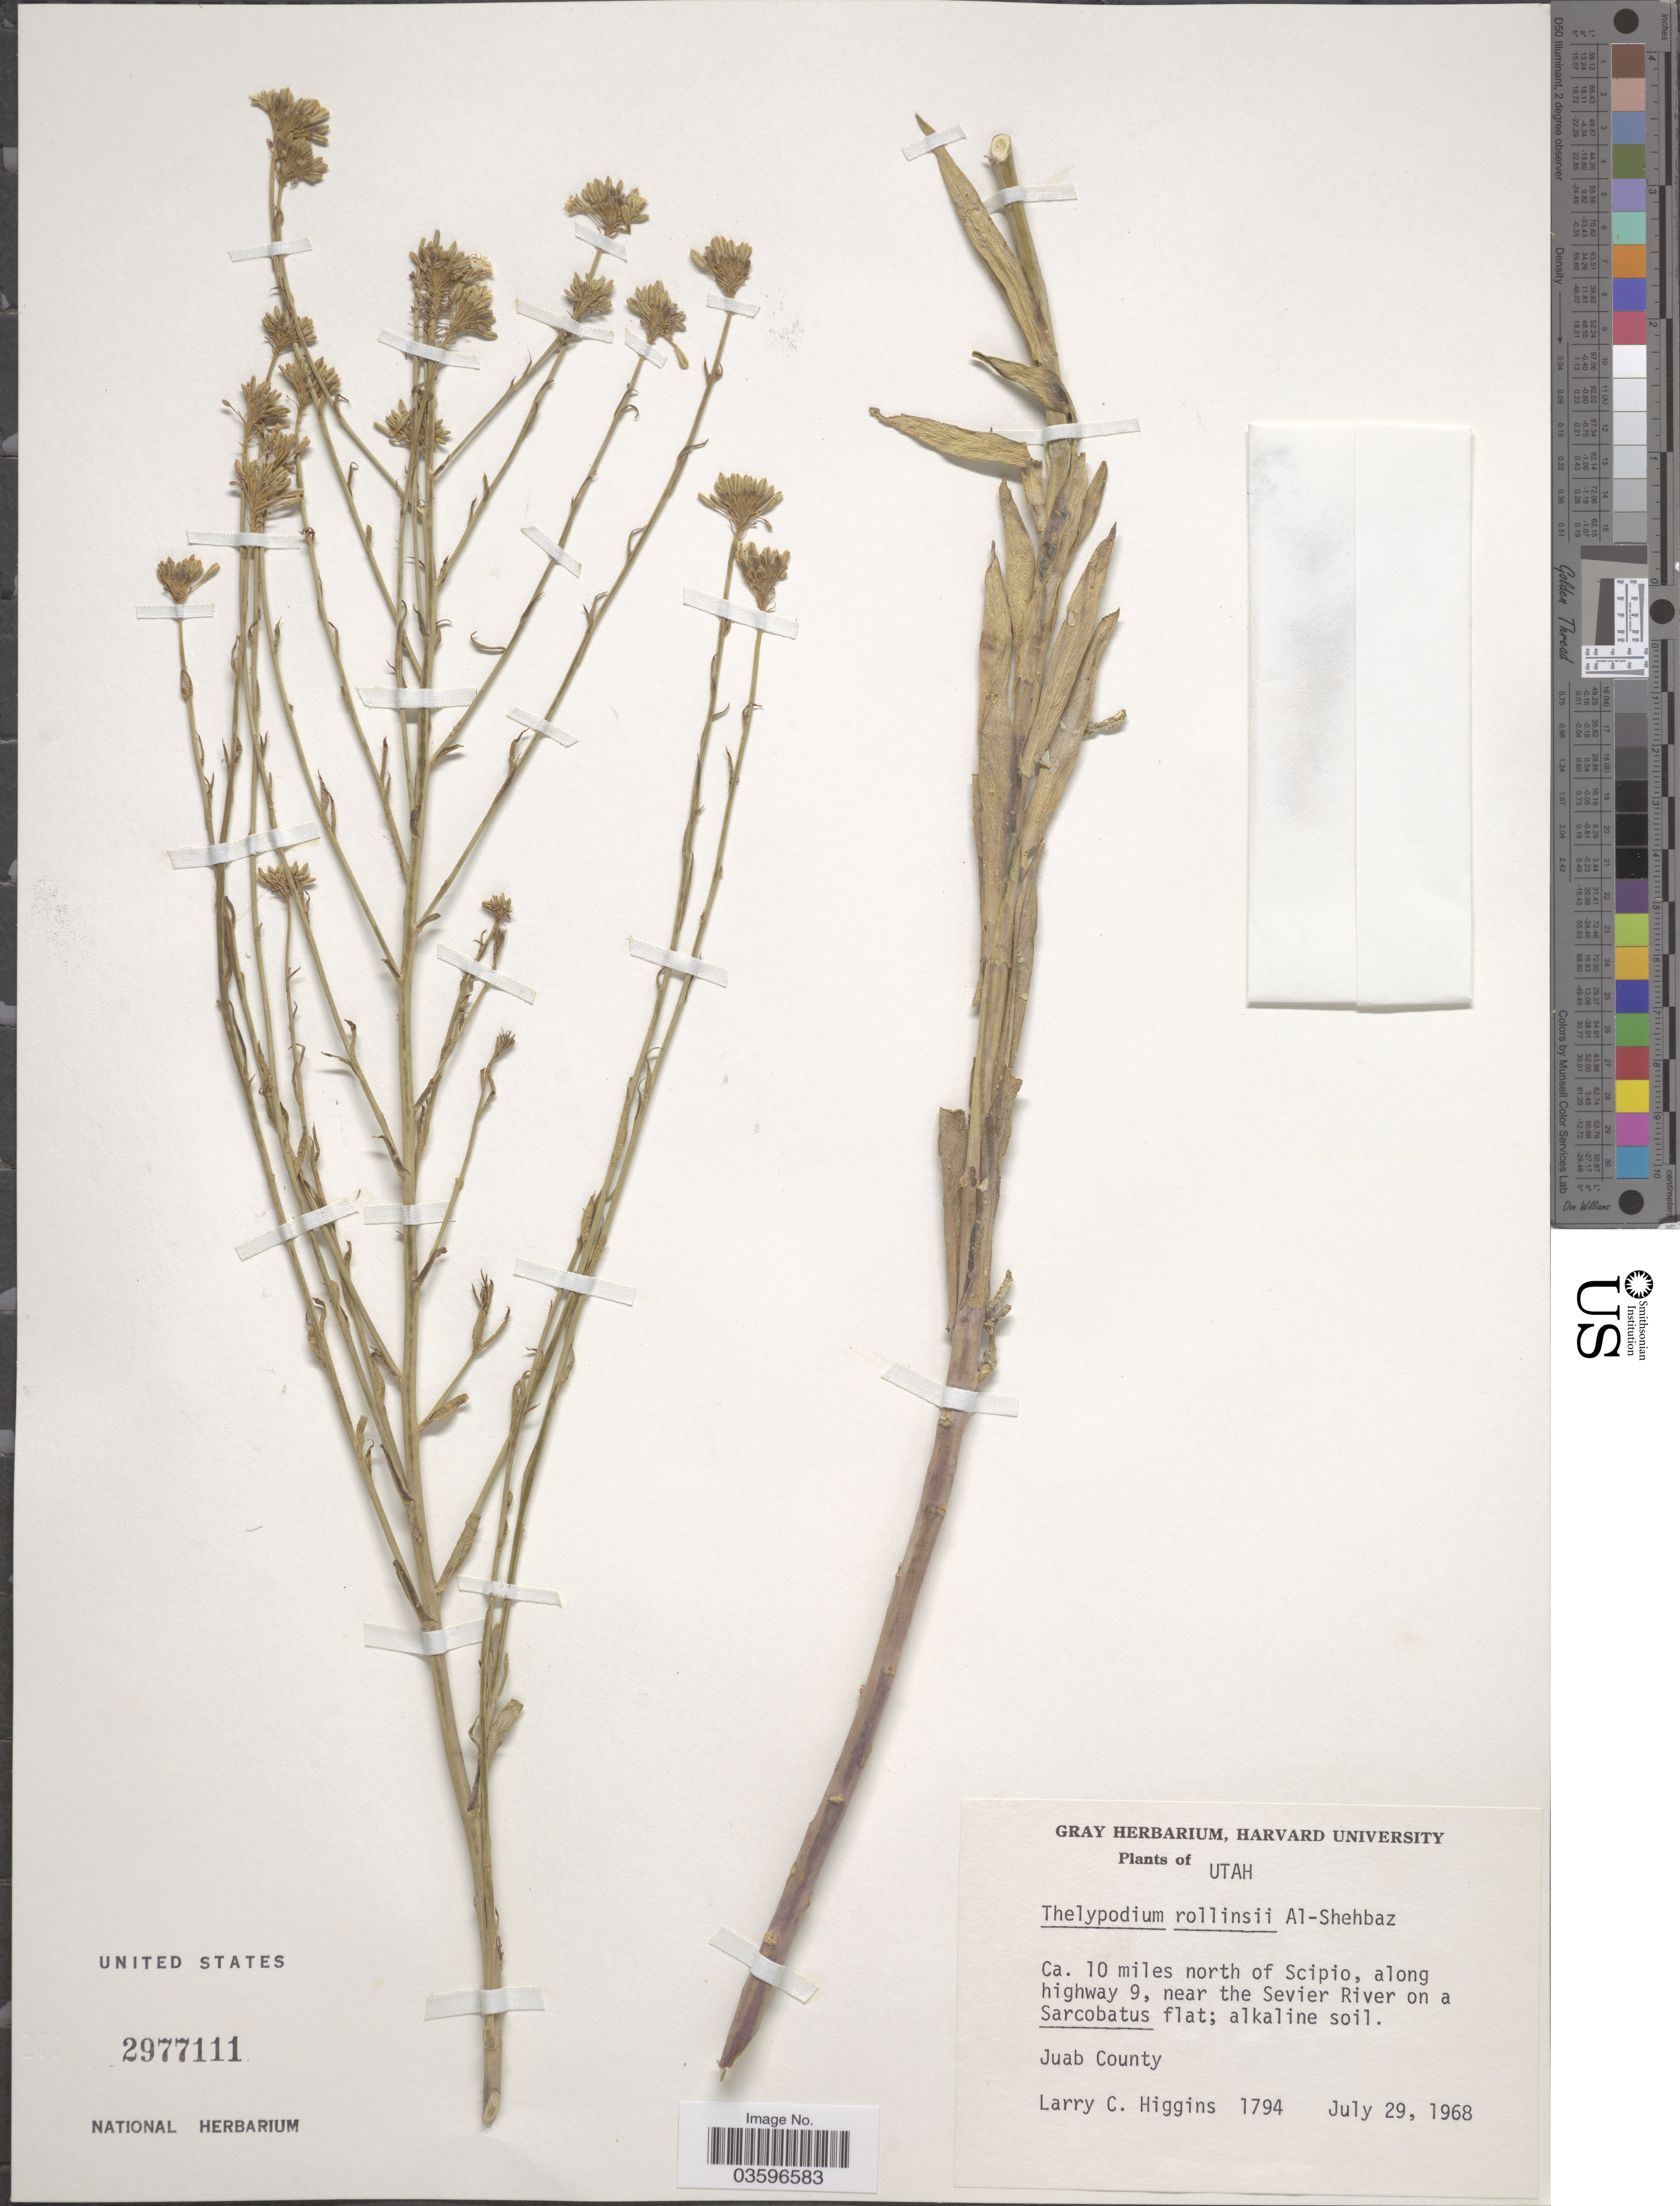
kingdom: Plantae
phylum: Tracheophyta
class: Magnoliopsida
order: Brassicales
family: Brassicaceae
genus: Thelypodium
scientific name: Thelypodium rollinsii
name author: Al-Shehbaz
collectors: L. Higgins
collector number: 1794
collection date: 1968-07-29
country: United States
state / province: Utah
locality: Ca. 10 miles north of Scipio, along highway 9, near the Sevier River. Juab County.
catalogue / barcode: US 2977111